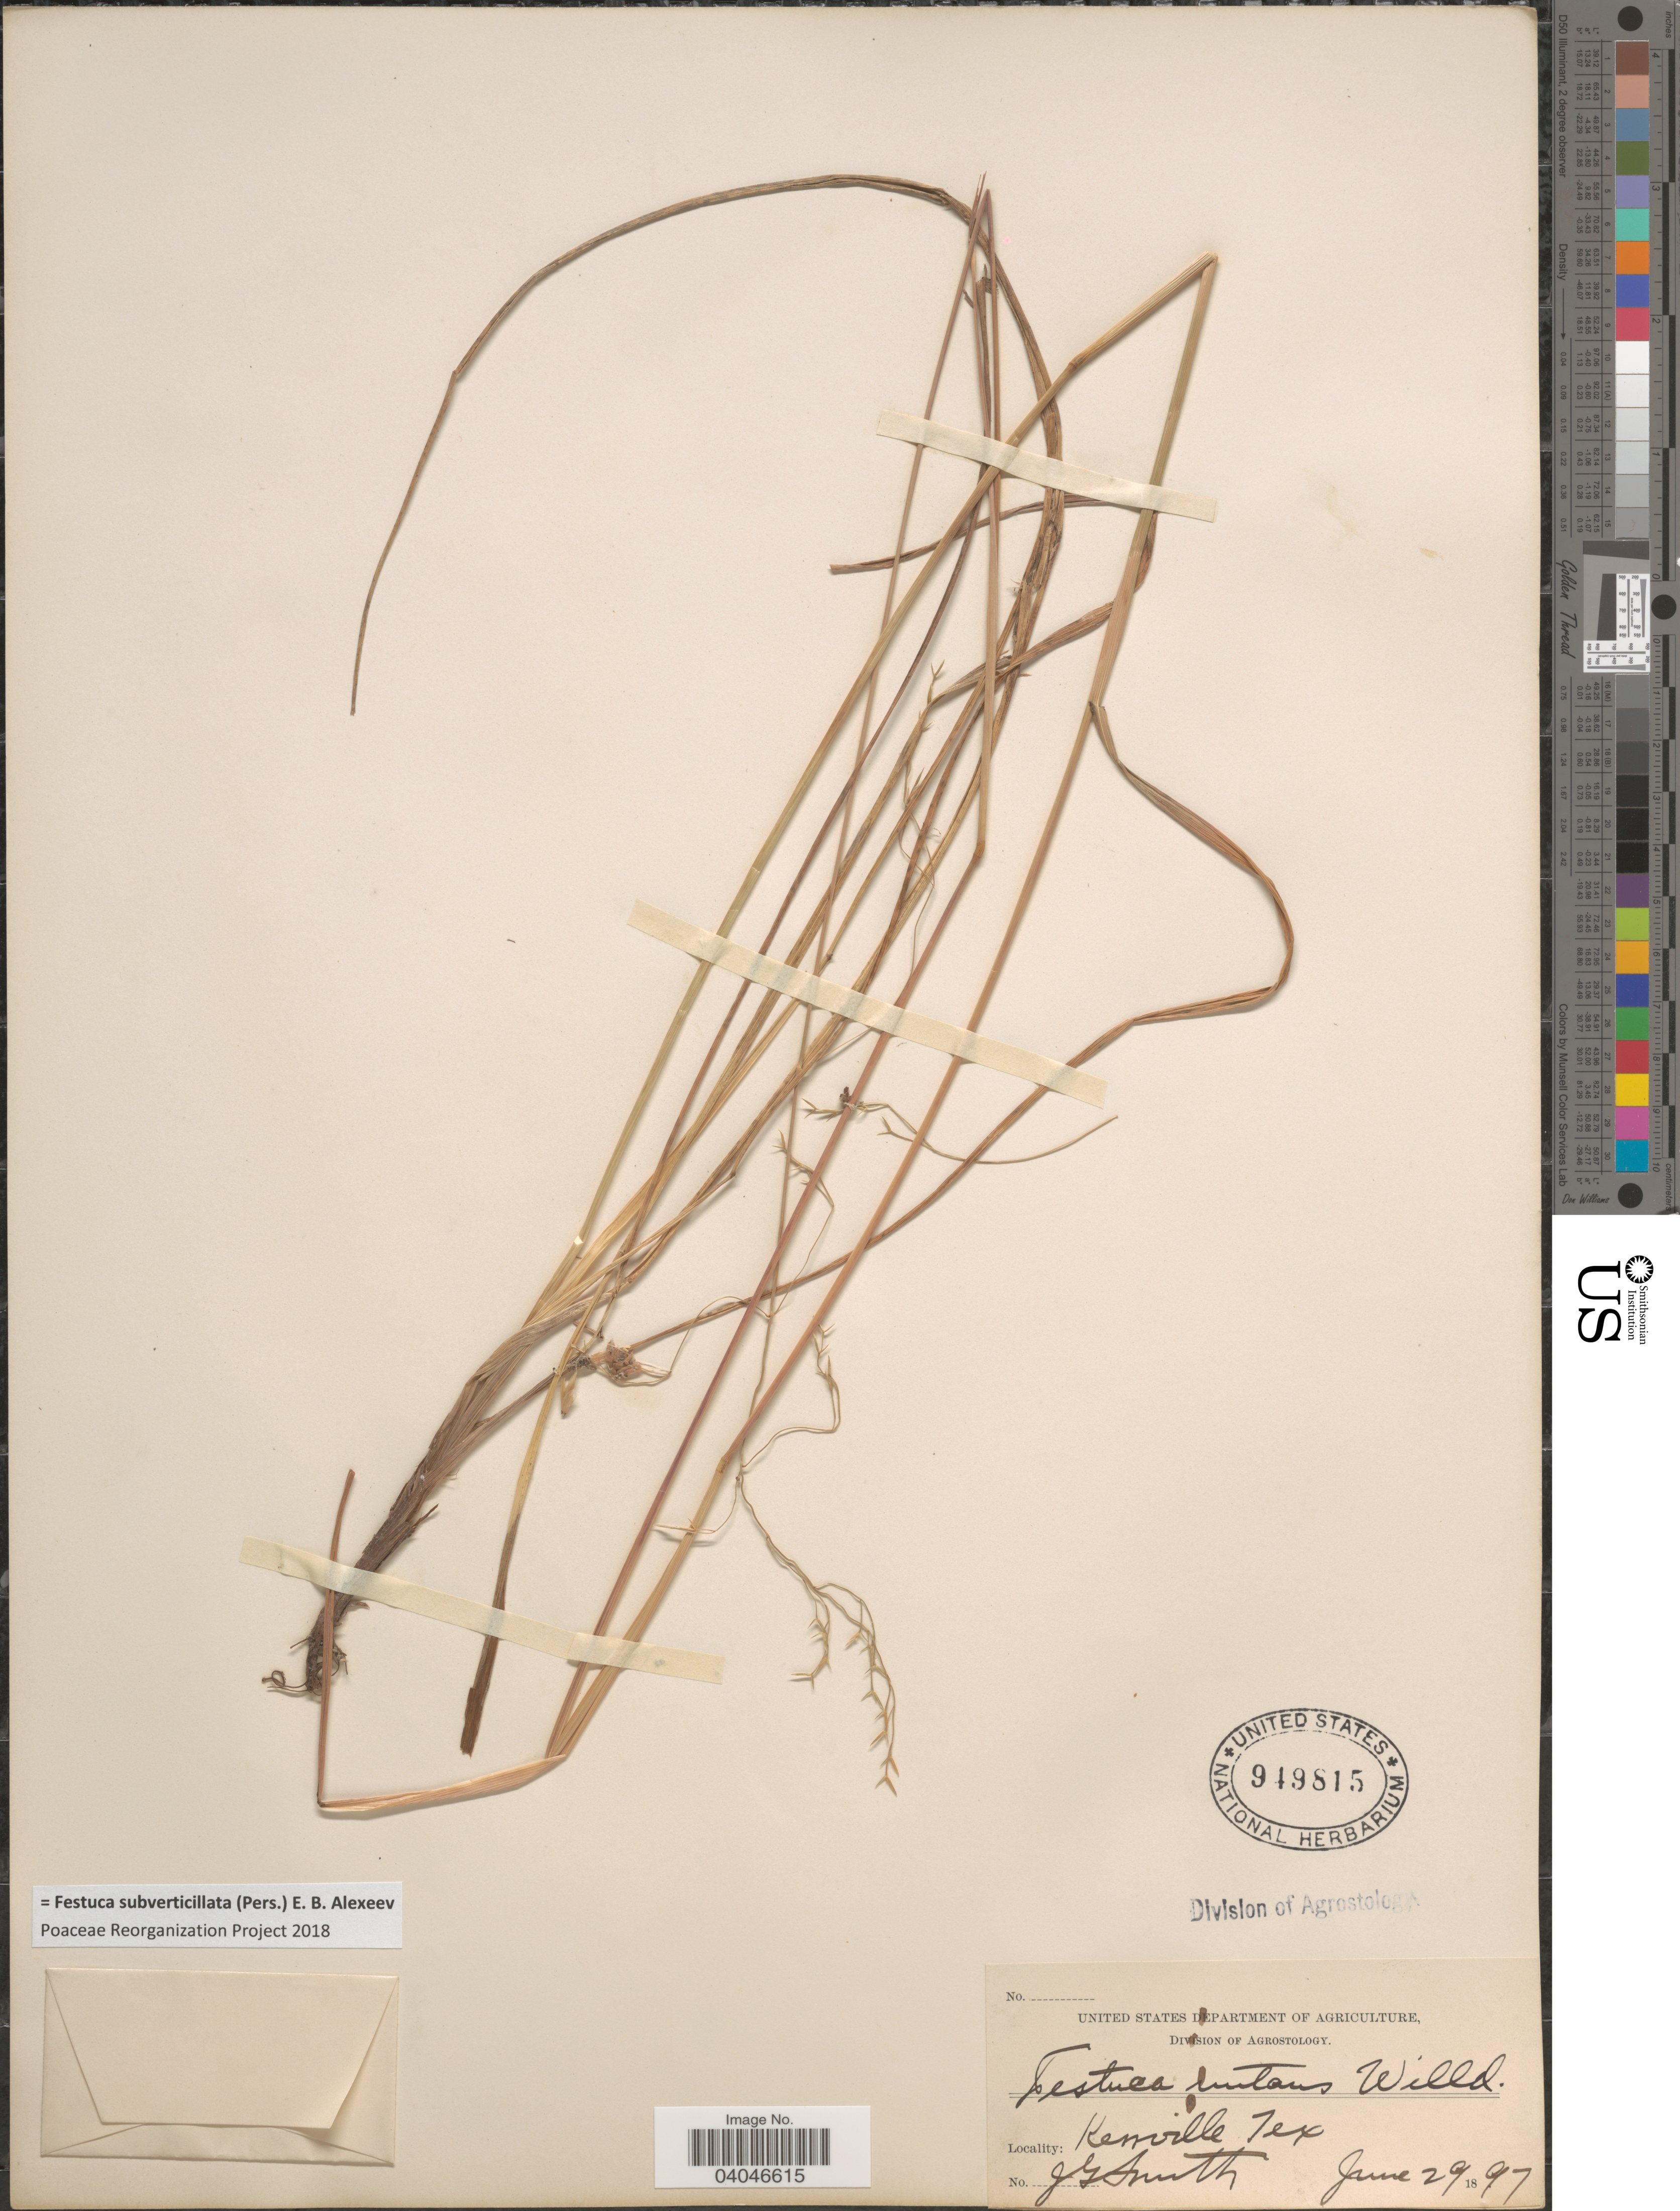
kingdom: Plantae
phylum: Tracheophyta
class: Liliopsida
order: Poales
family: Poaceae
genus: Festuca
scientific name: Festuca subverticillata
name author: (Pers.) E.B. Alexeev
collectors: J. G. Smith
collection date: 1897-06-29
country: United States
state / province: Texas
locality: Kerrville.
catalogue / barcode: US 949815